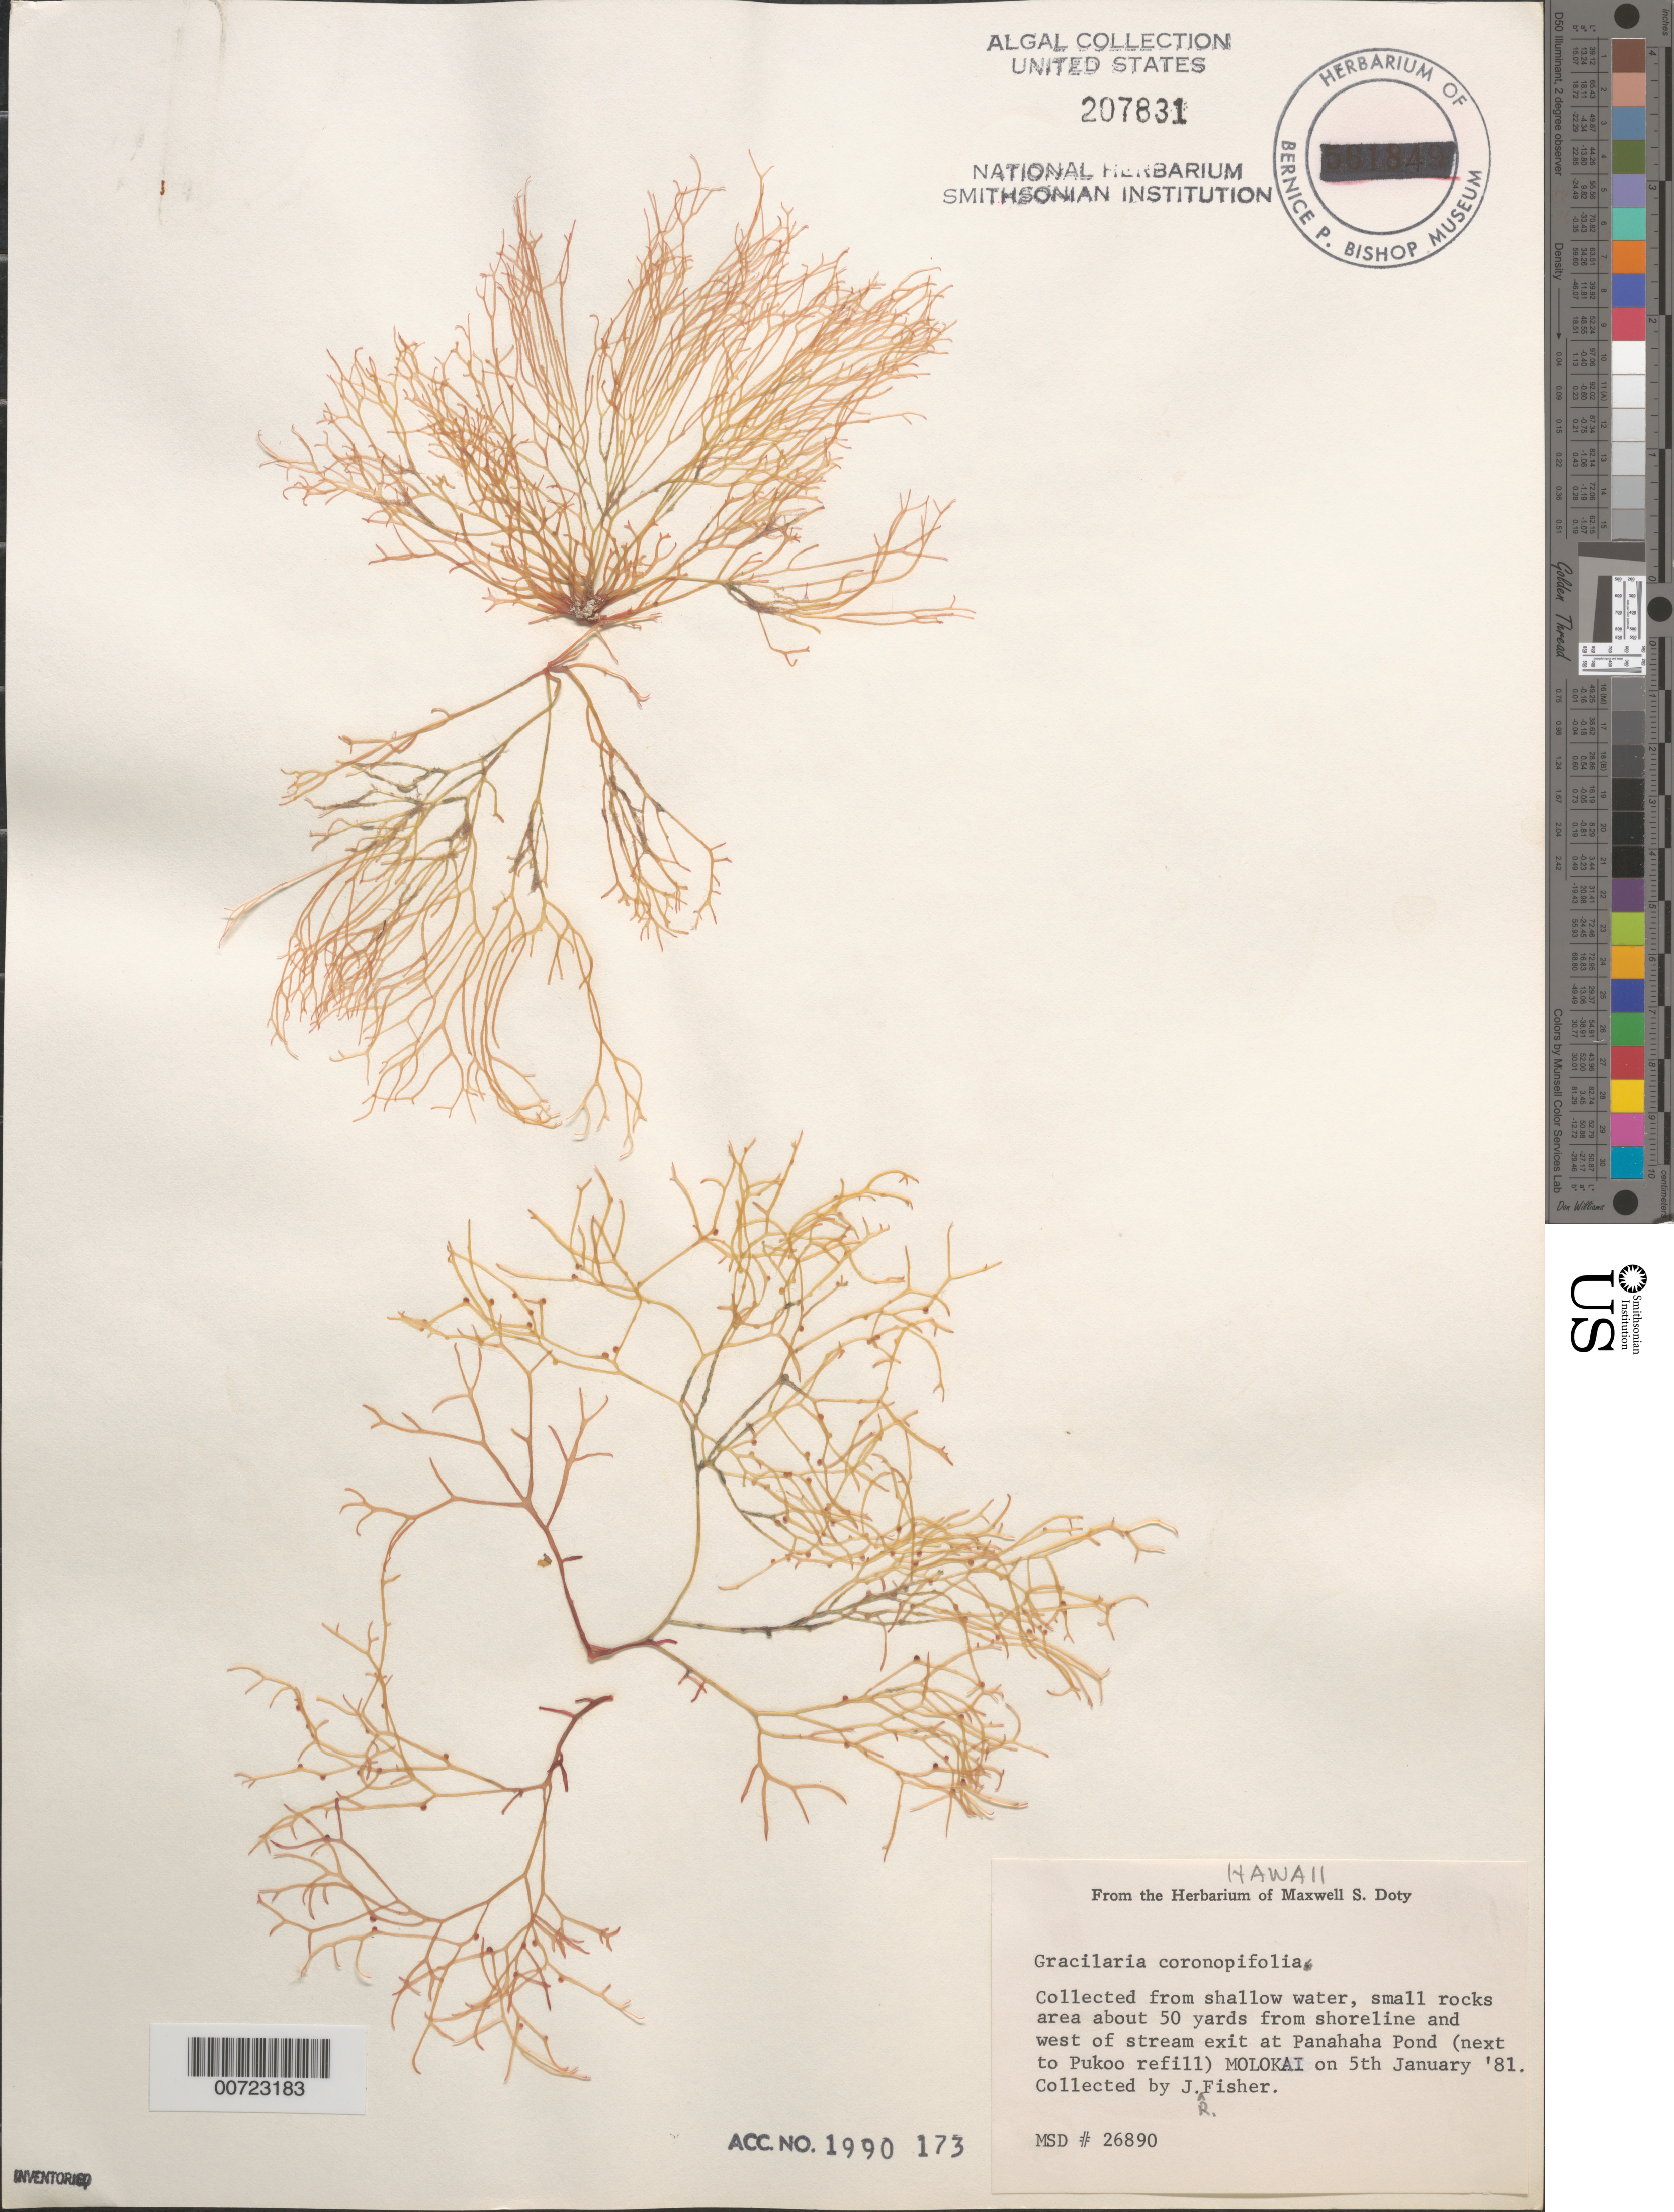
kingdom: Plantae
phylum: Rhodophyta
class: Florideophyceae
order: Gracilariales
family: Gracilariaceae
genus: Gracilaria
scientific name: Gracilaria coronopifolia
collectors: J. Fisher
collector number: MSD 26890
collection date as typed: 05 Jan 1981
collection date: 1981-01-05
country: United States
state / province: Hawaii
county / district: Maui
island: Moloka'i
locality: Panahaha Pond, next to Pukoo refill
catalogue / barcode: US 207831